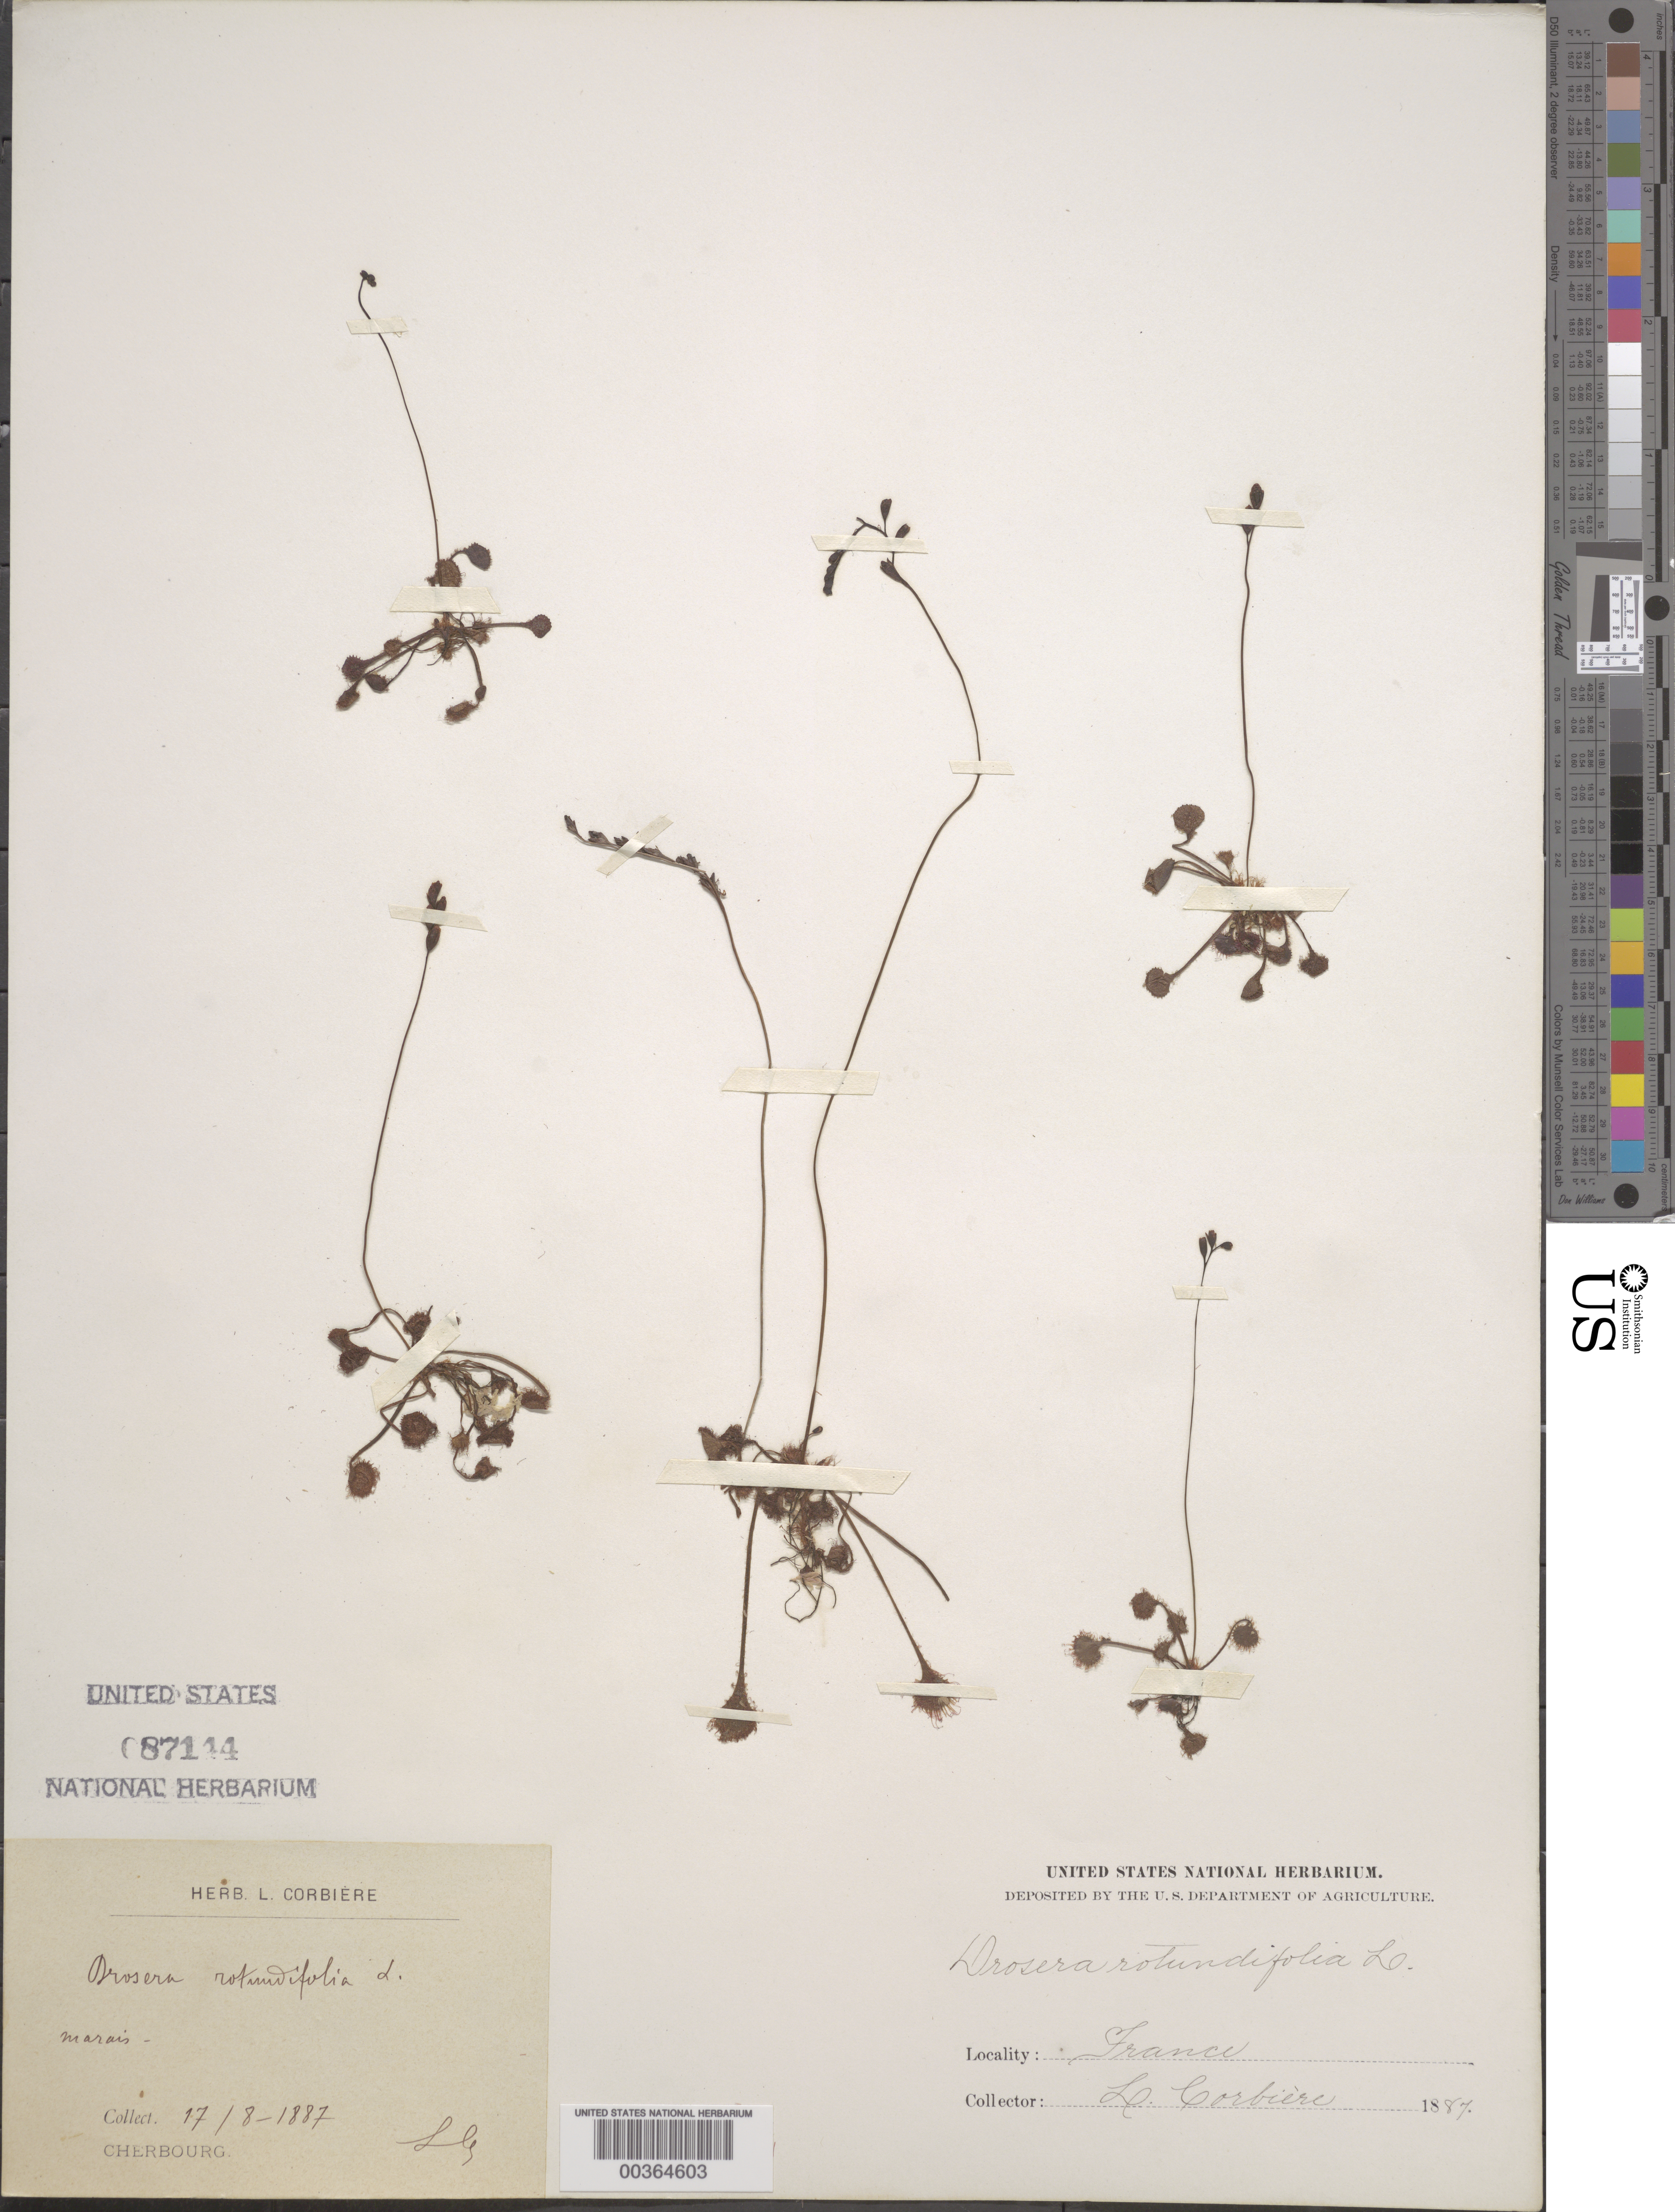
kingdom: Plantae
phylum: Tracheophyta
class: Magnoliopsida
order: Caryophyllales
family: Droseraceae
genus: Drosera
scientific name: Drosera rotundifolia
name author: L.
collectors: L. Corbière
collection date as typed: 17 Aug 1887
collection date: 1887-08-17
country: France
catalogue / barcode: US 87144